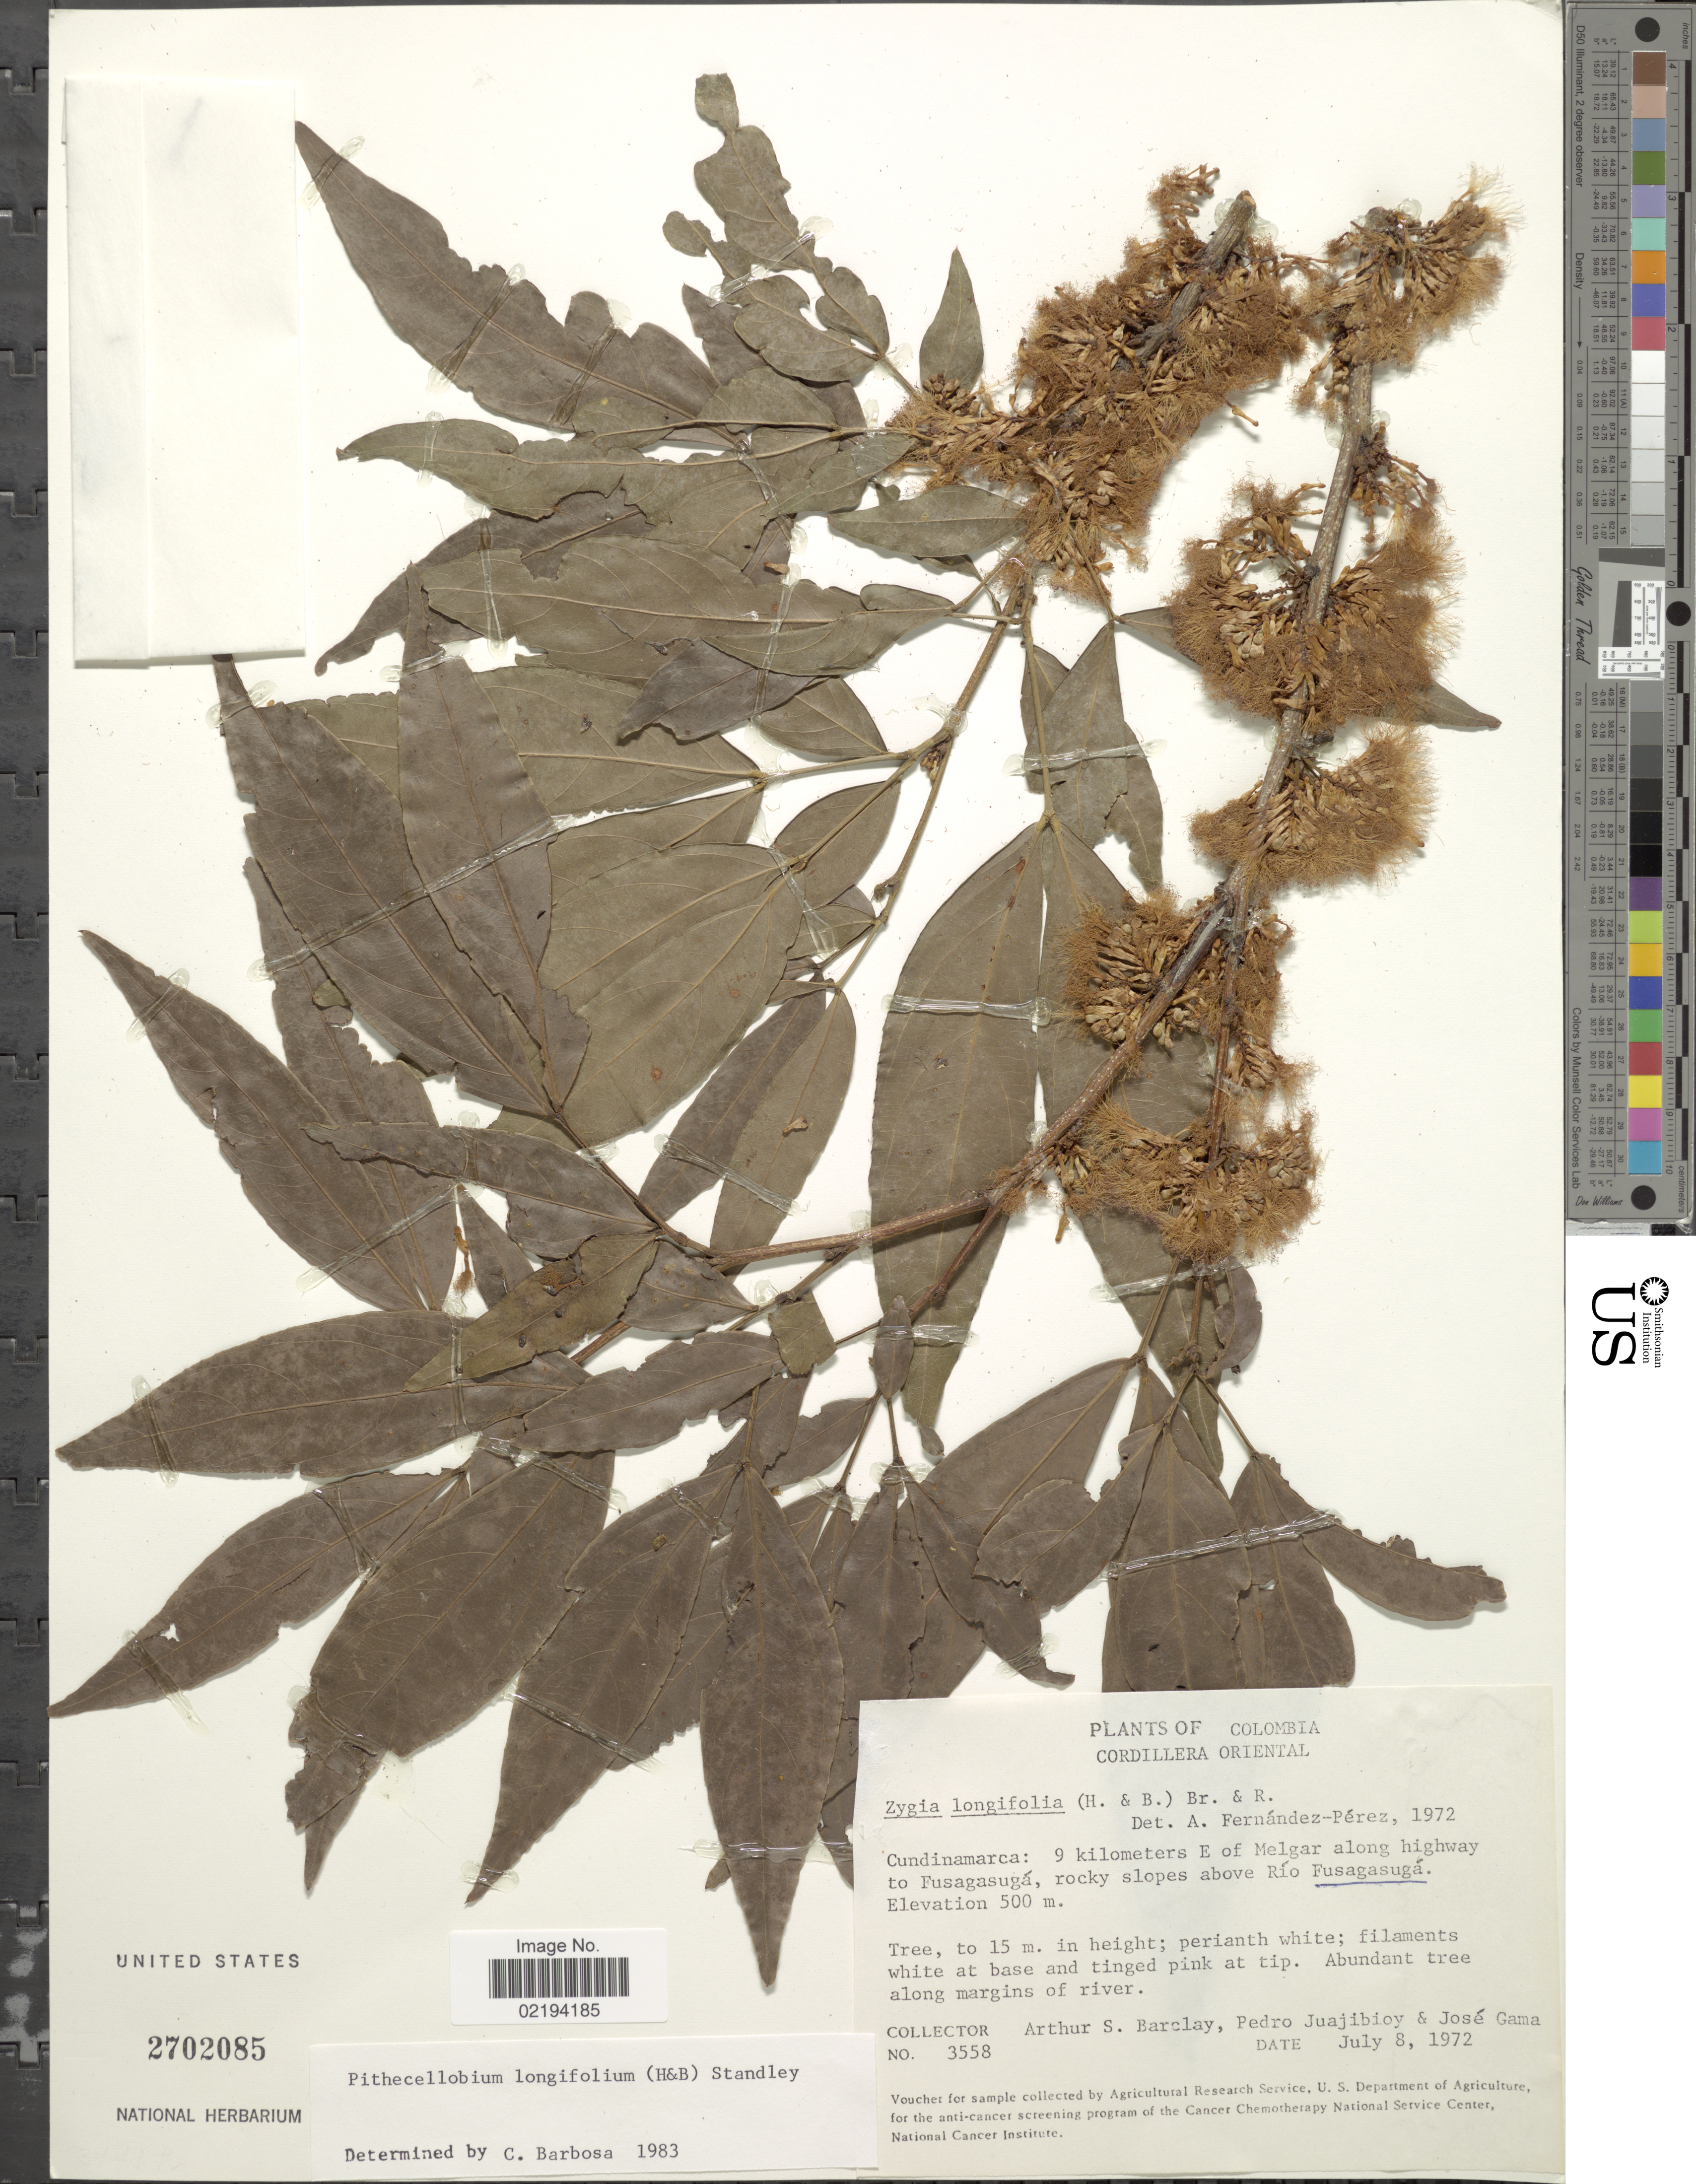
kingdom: Plantae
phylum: Tracheophyta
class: Magnoliopsida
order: Fabales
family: Fabaceae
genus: Zygia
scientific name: Zygia longifolia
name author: (Willd.) Britton & Rose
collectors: A. S. Barclay, P. Juajibioy & J. Gama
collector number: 3558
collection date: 1972-07-08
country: Colombia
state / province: Cundinamarca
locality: Cordillera Oriental, 9 kilometers E of Melgar along highway to Fusagasugá, rocky slopes above Río Fusagasugá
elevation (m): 500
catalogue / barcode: US 2702085